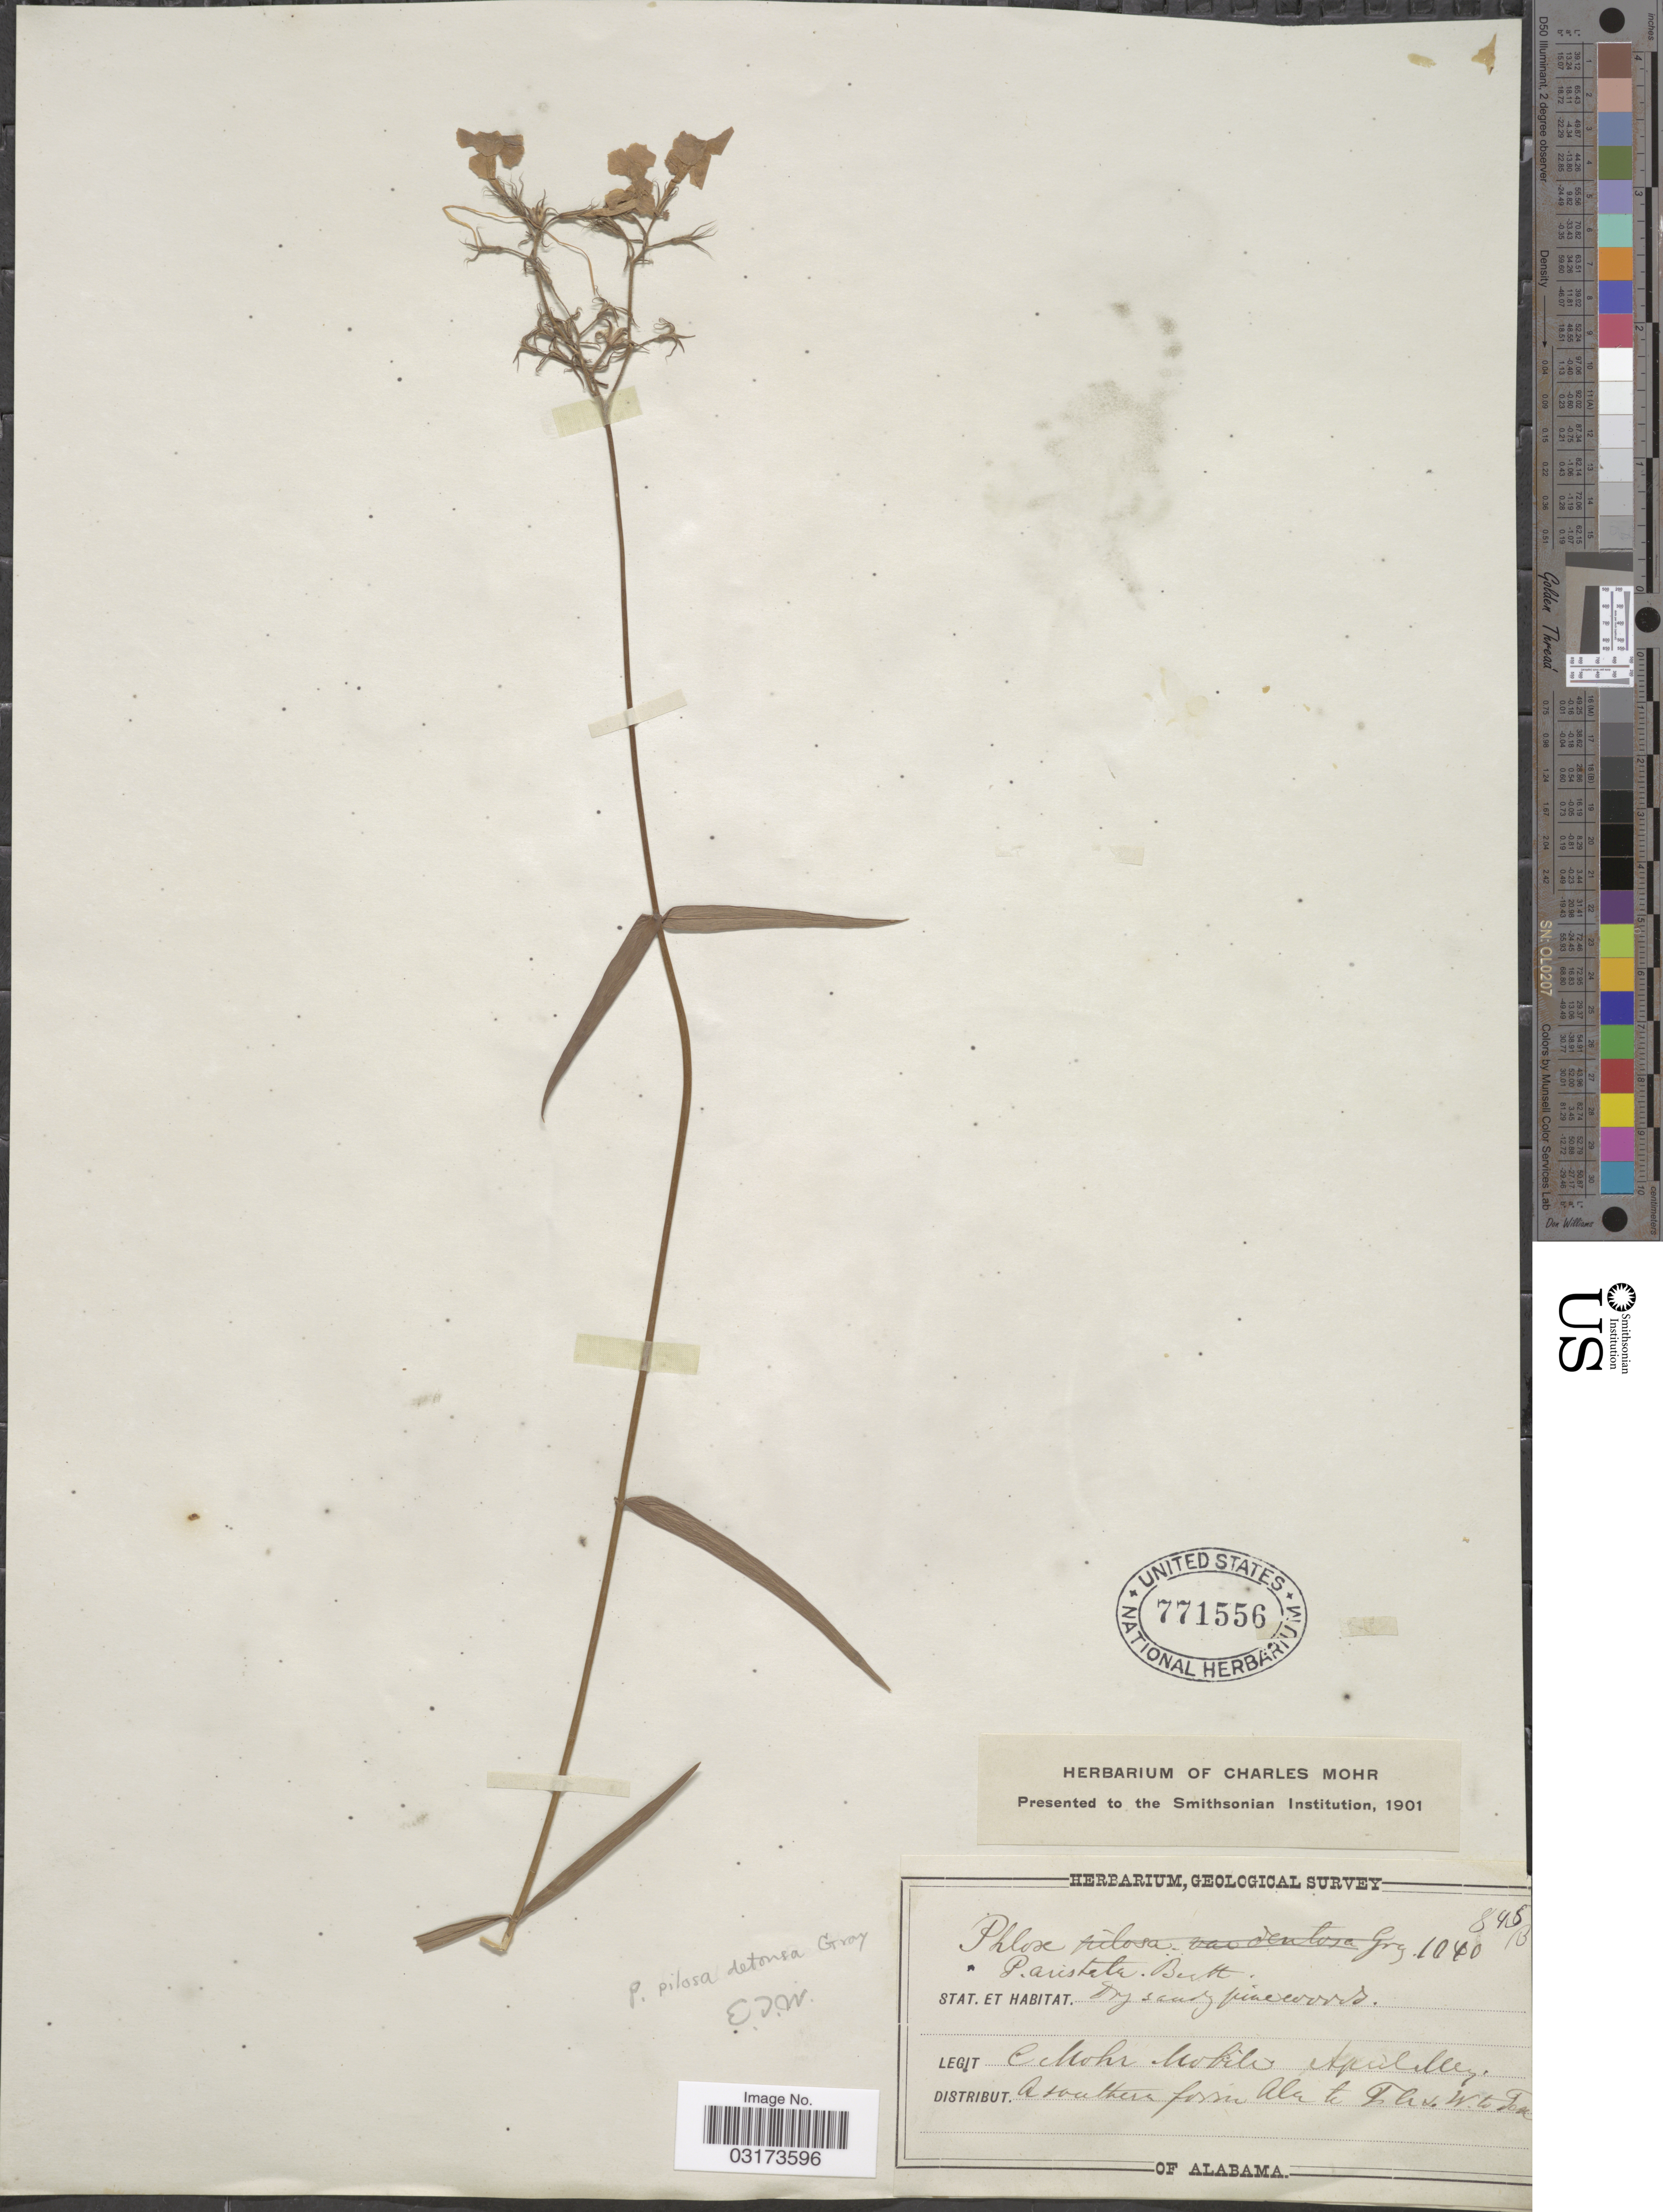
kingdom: Plantae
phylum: Tracheophyta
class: Magnoliopsida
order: Ericales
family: Polemoniaceae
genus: Phlox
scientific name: Phlox pilosa var. detonsa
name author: A. Gray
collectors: Mohr, C. T. (herbarium)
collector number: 845B/1040*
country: United States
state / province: Alabama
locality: Mobile.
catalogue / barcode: US 771556